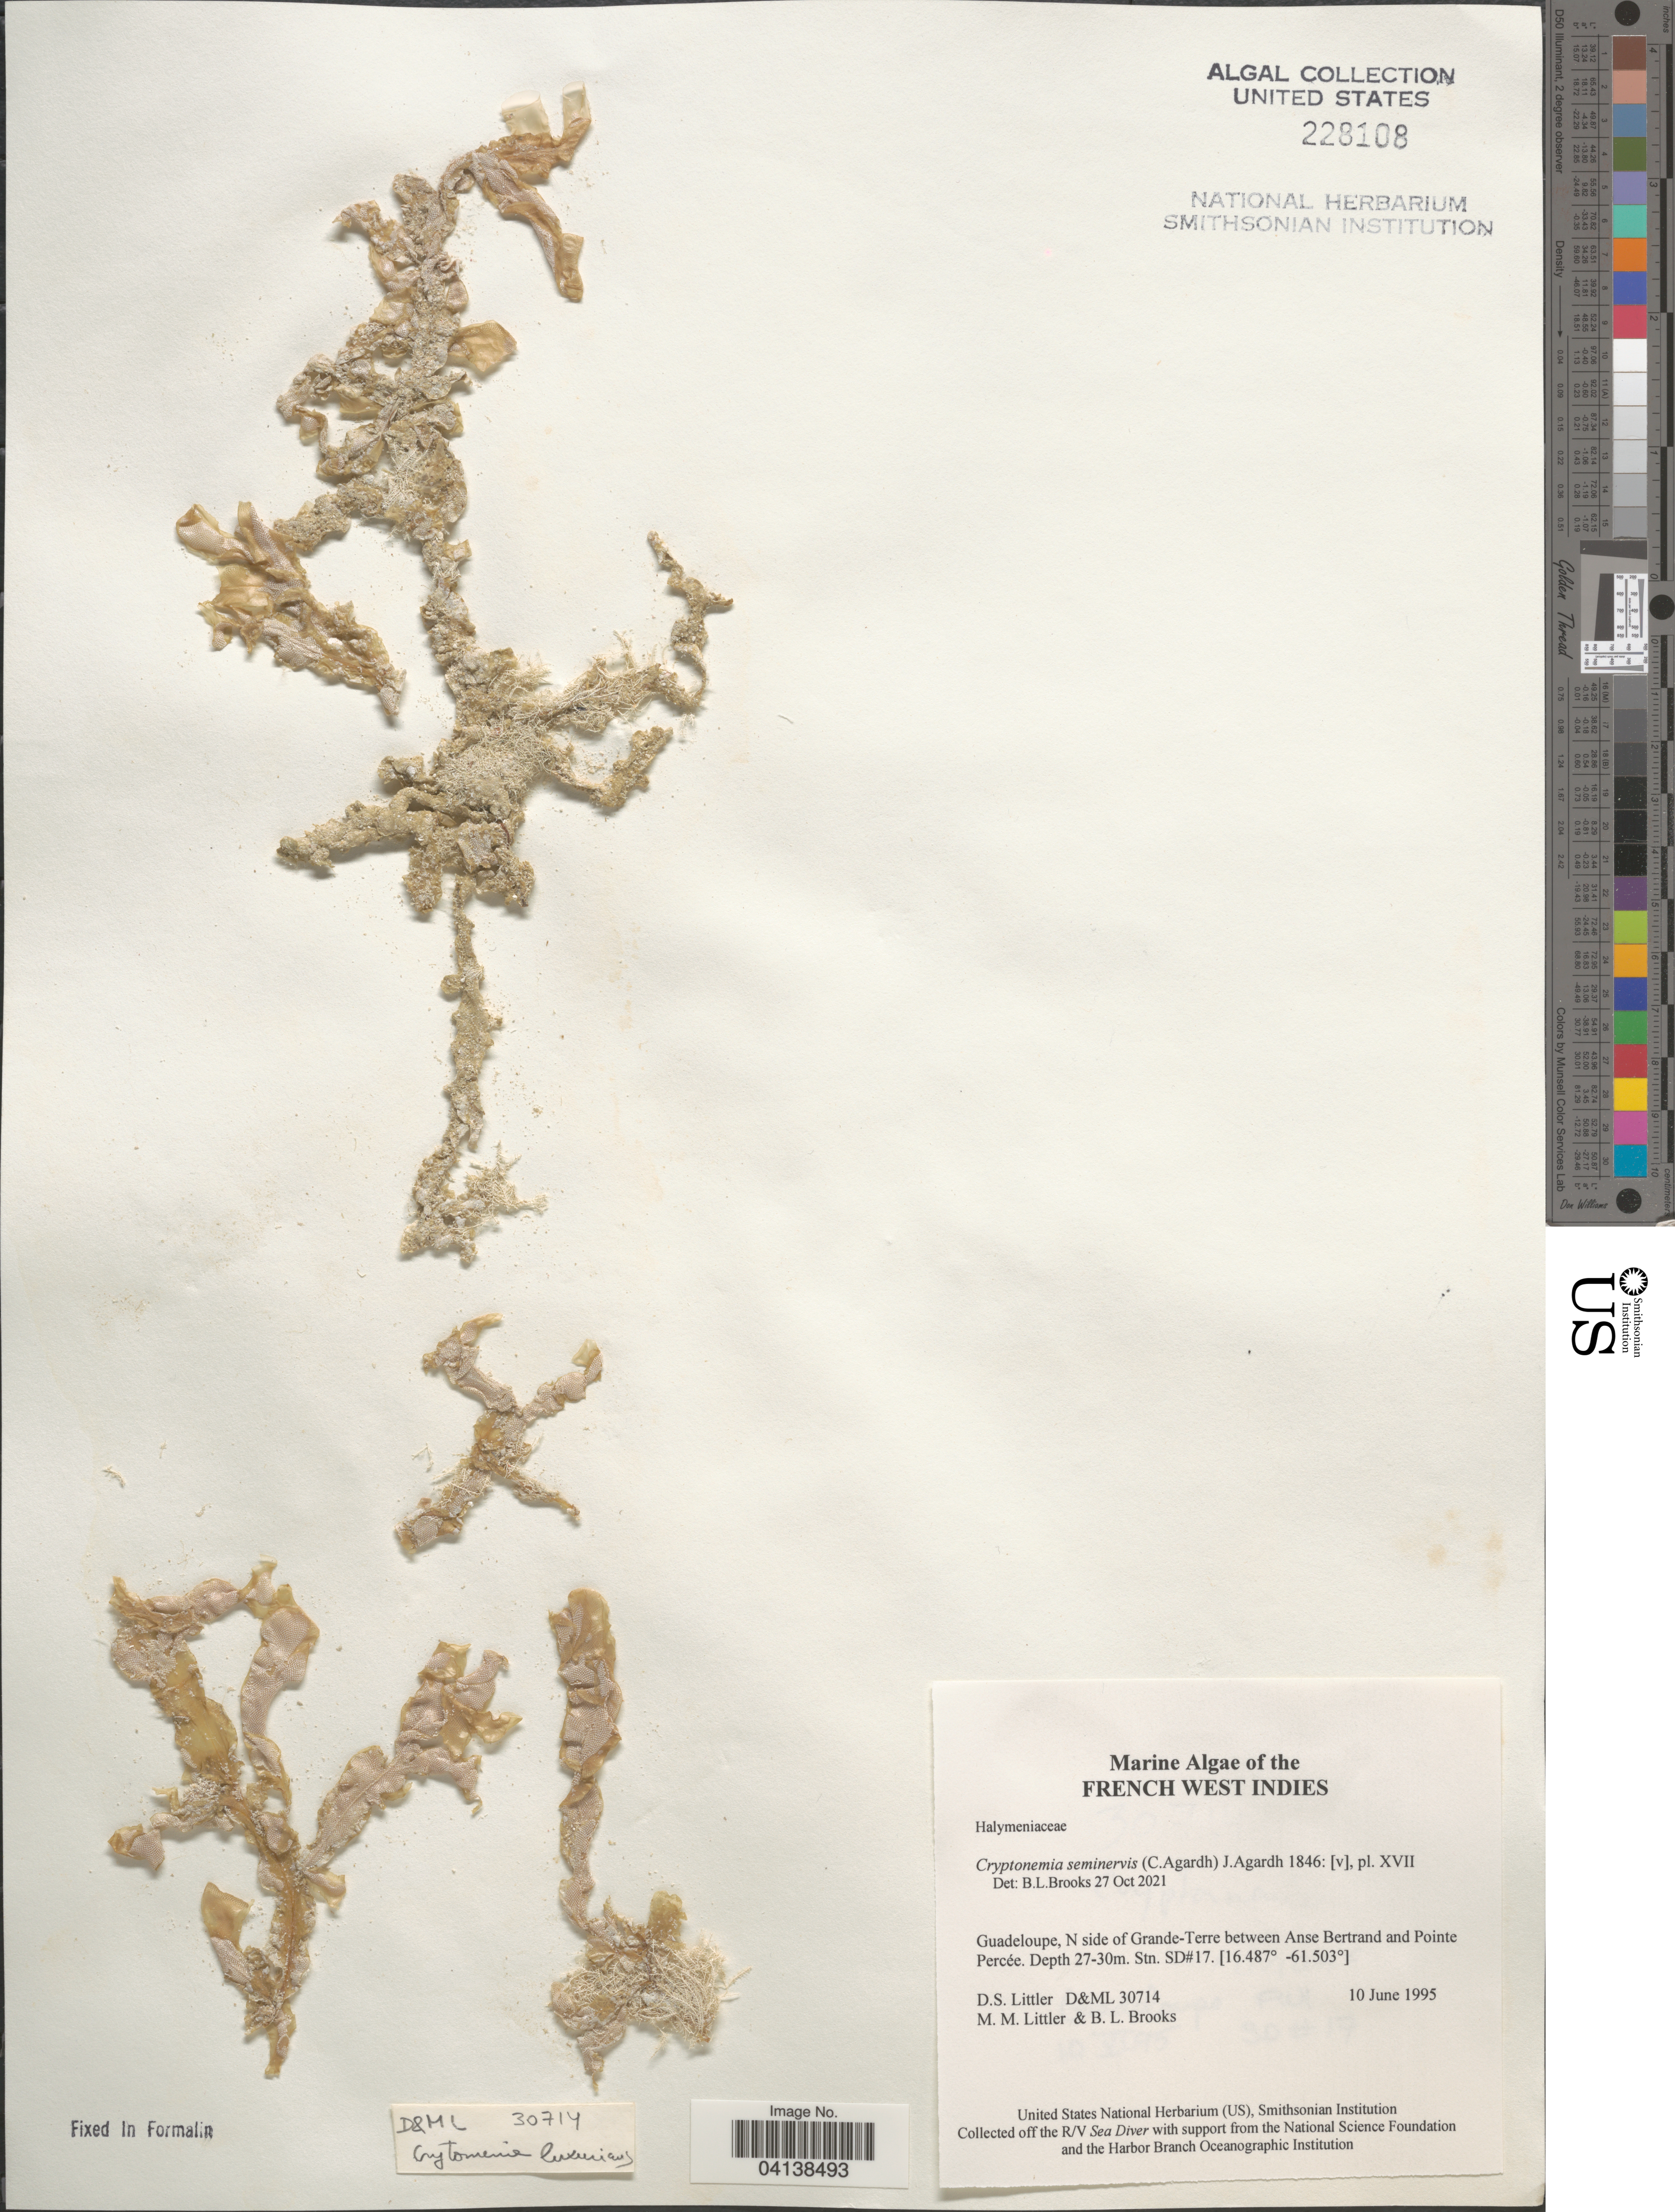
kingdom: Plantae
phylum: Rhodophyta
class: Florideophyceae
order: Halymeniales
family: Halymeniaceae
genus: Cryptonemia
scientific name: Cryptonemia seminervis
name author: (C. Agardh) J. Agardh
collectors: D. S. Littler & B. Brooks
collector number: D&ML 30714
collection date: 1995-06-10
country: Guadeloupe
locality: French West Indies. N side of Grande-Terre between Anse Bertrand and Pointe Percée. Stn. SD#17.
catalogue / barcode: US 228108